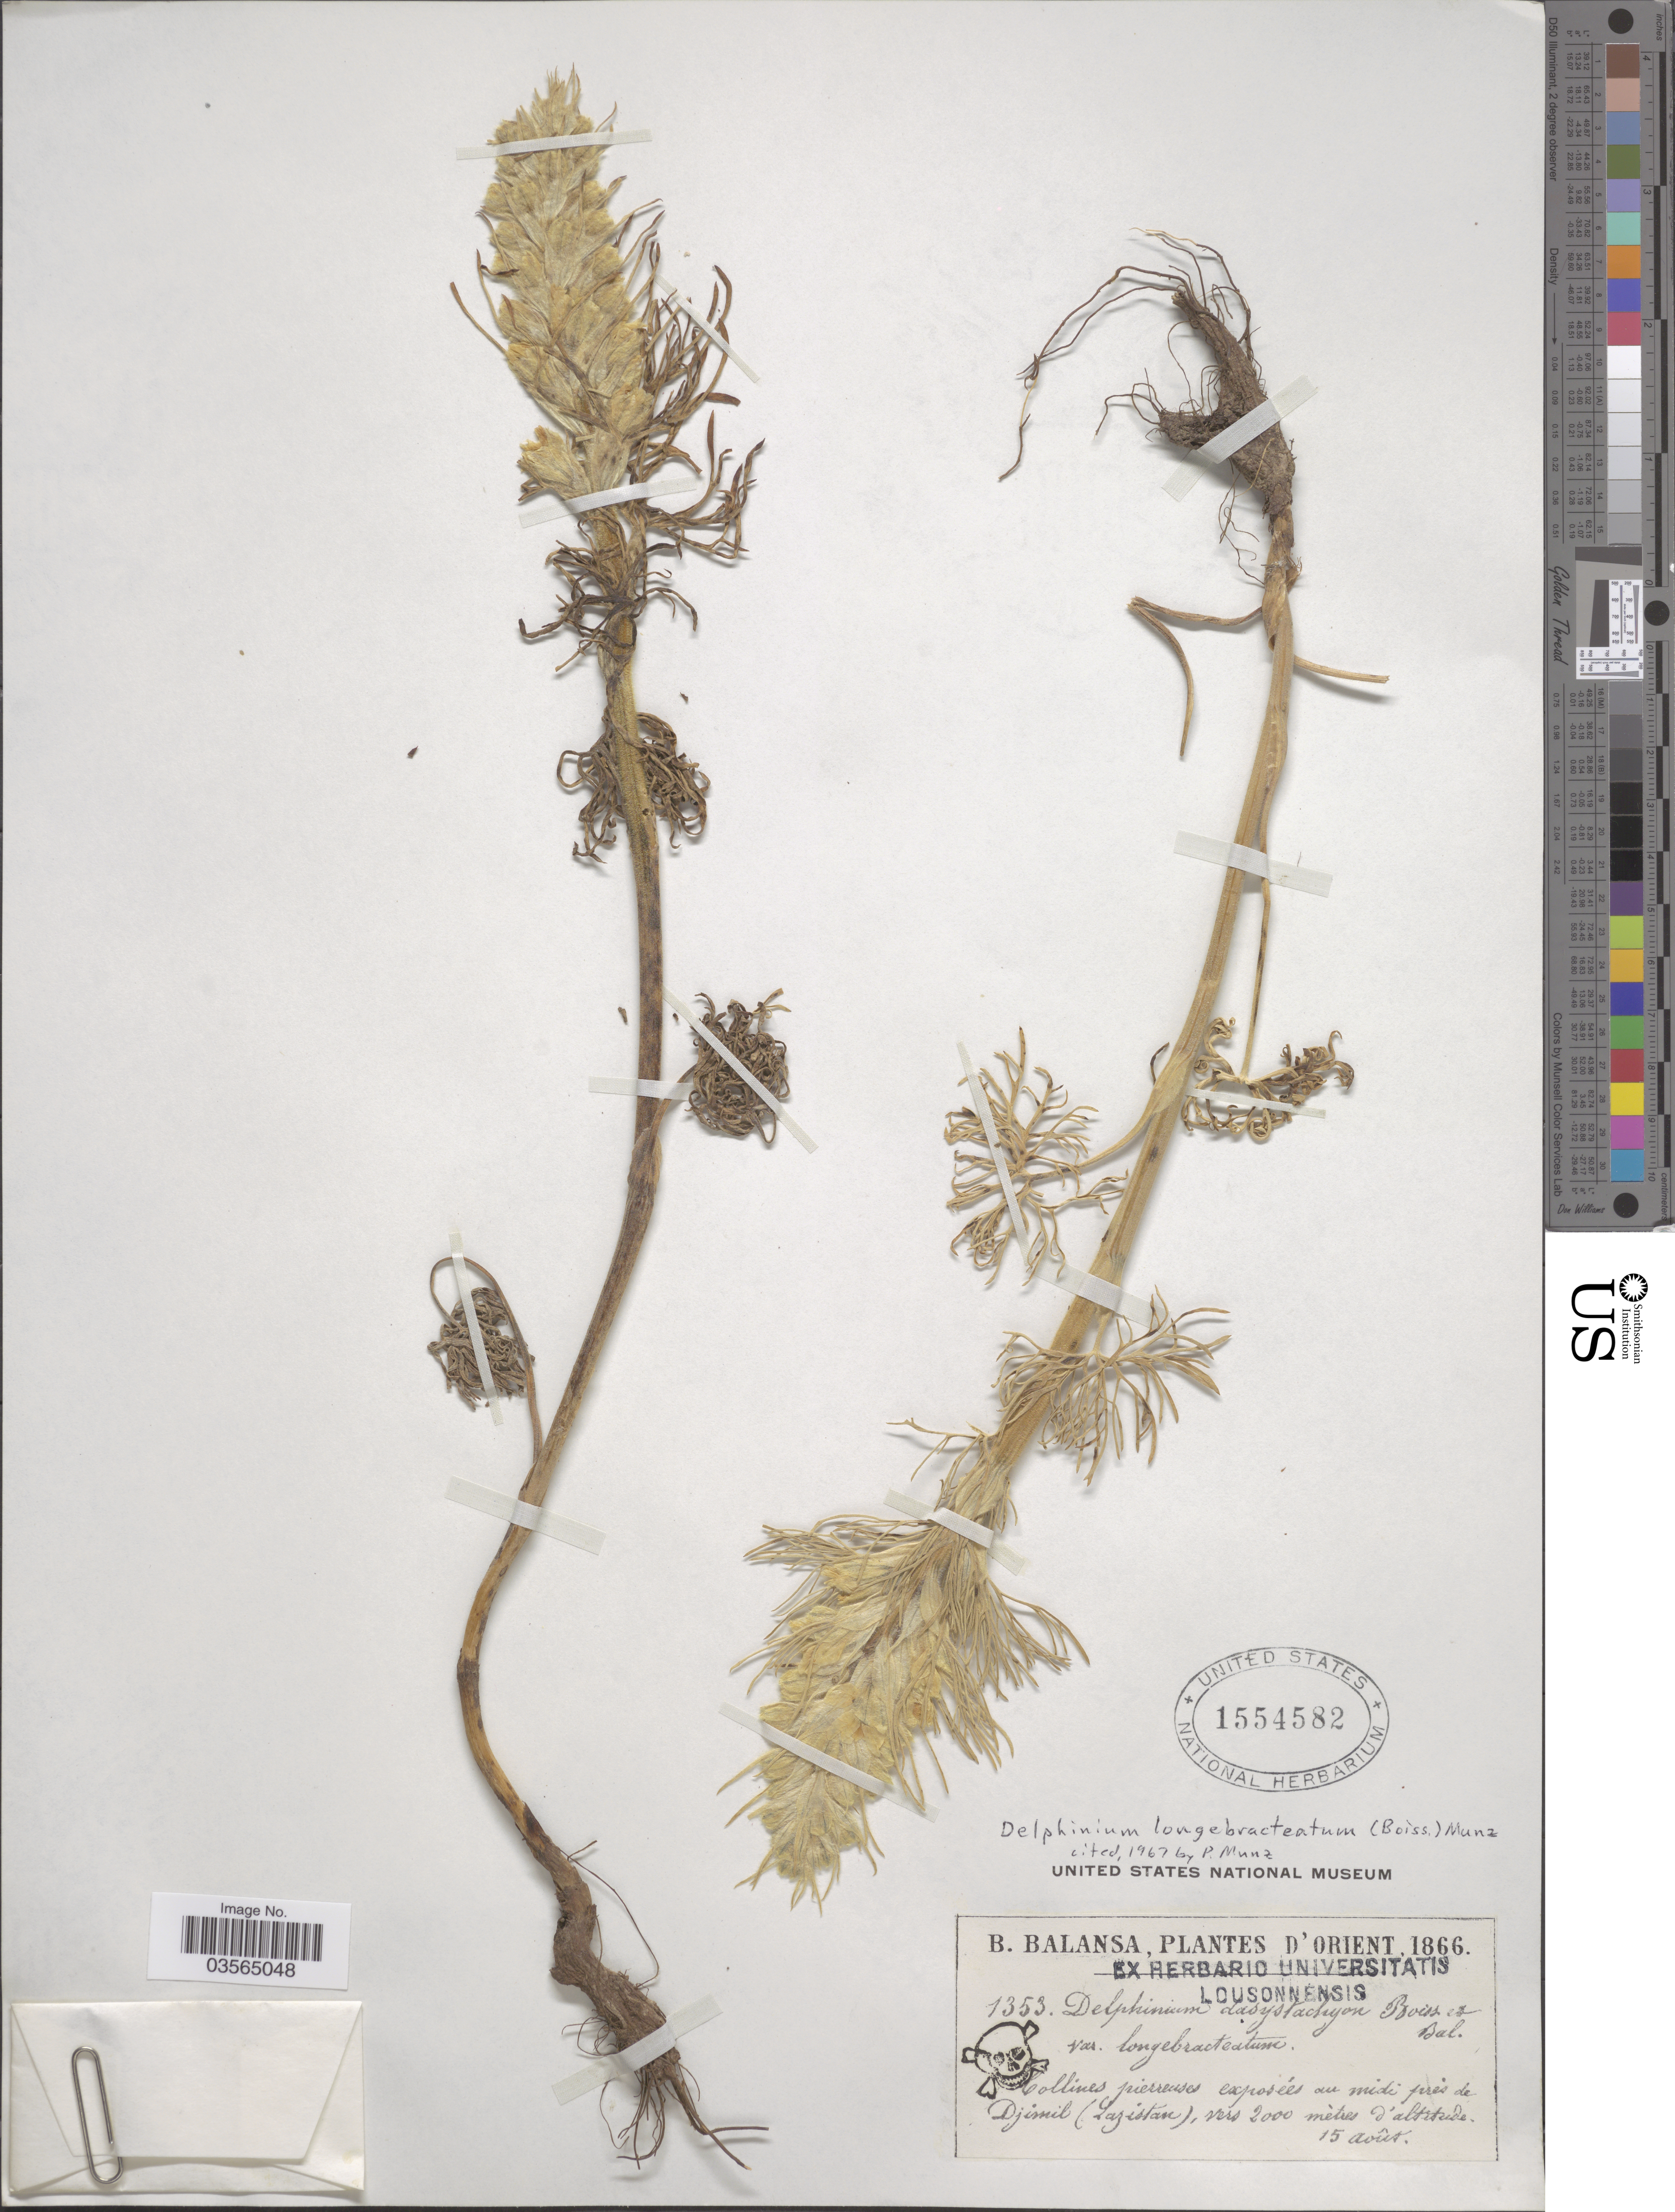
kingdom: Plantae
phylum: Tracheophyta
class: Magnoliopsida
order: Ranunculales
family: Ranunculaceae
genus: Delphinium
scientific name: Delphinium longibracteatum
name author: (Boiss.) Munz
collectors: B. Balansa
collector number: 1353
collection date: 1866-08-15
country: Turkey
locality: Orient. Collines pierreuses exposées au midi près de Djimil (Lazistan).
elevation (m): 2000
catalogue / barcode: US 1554582